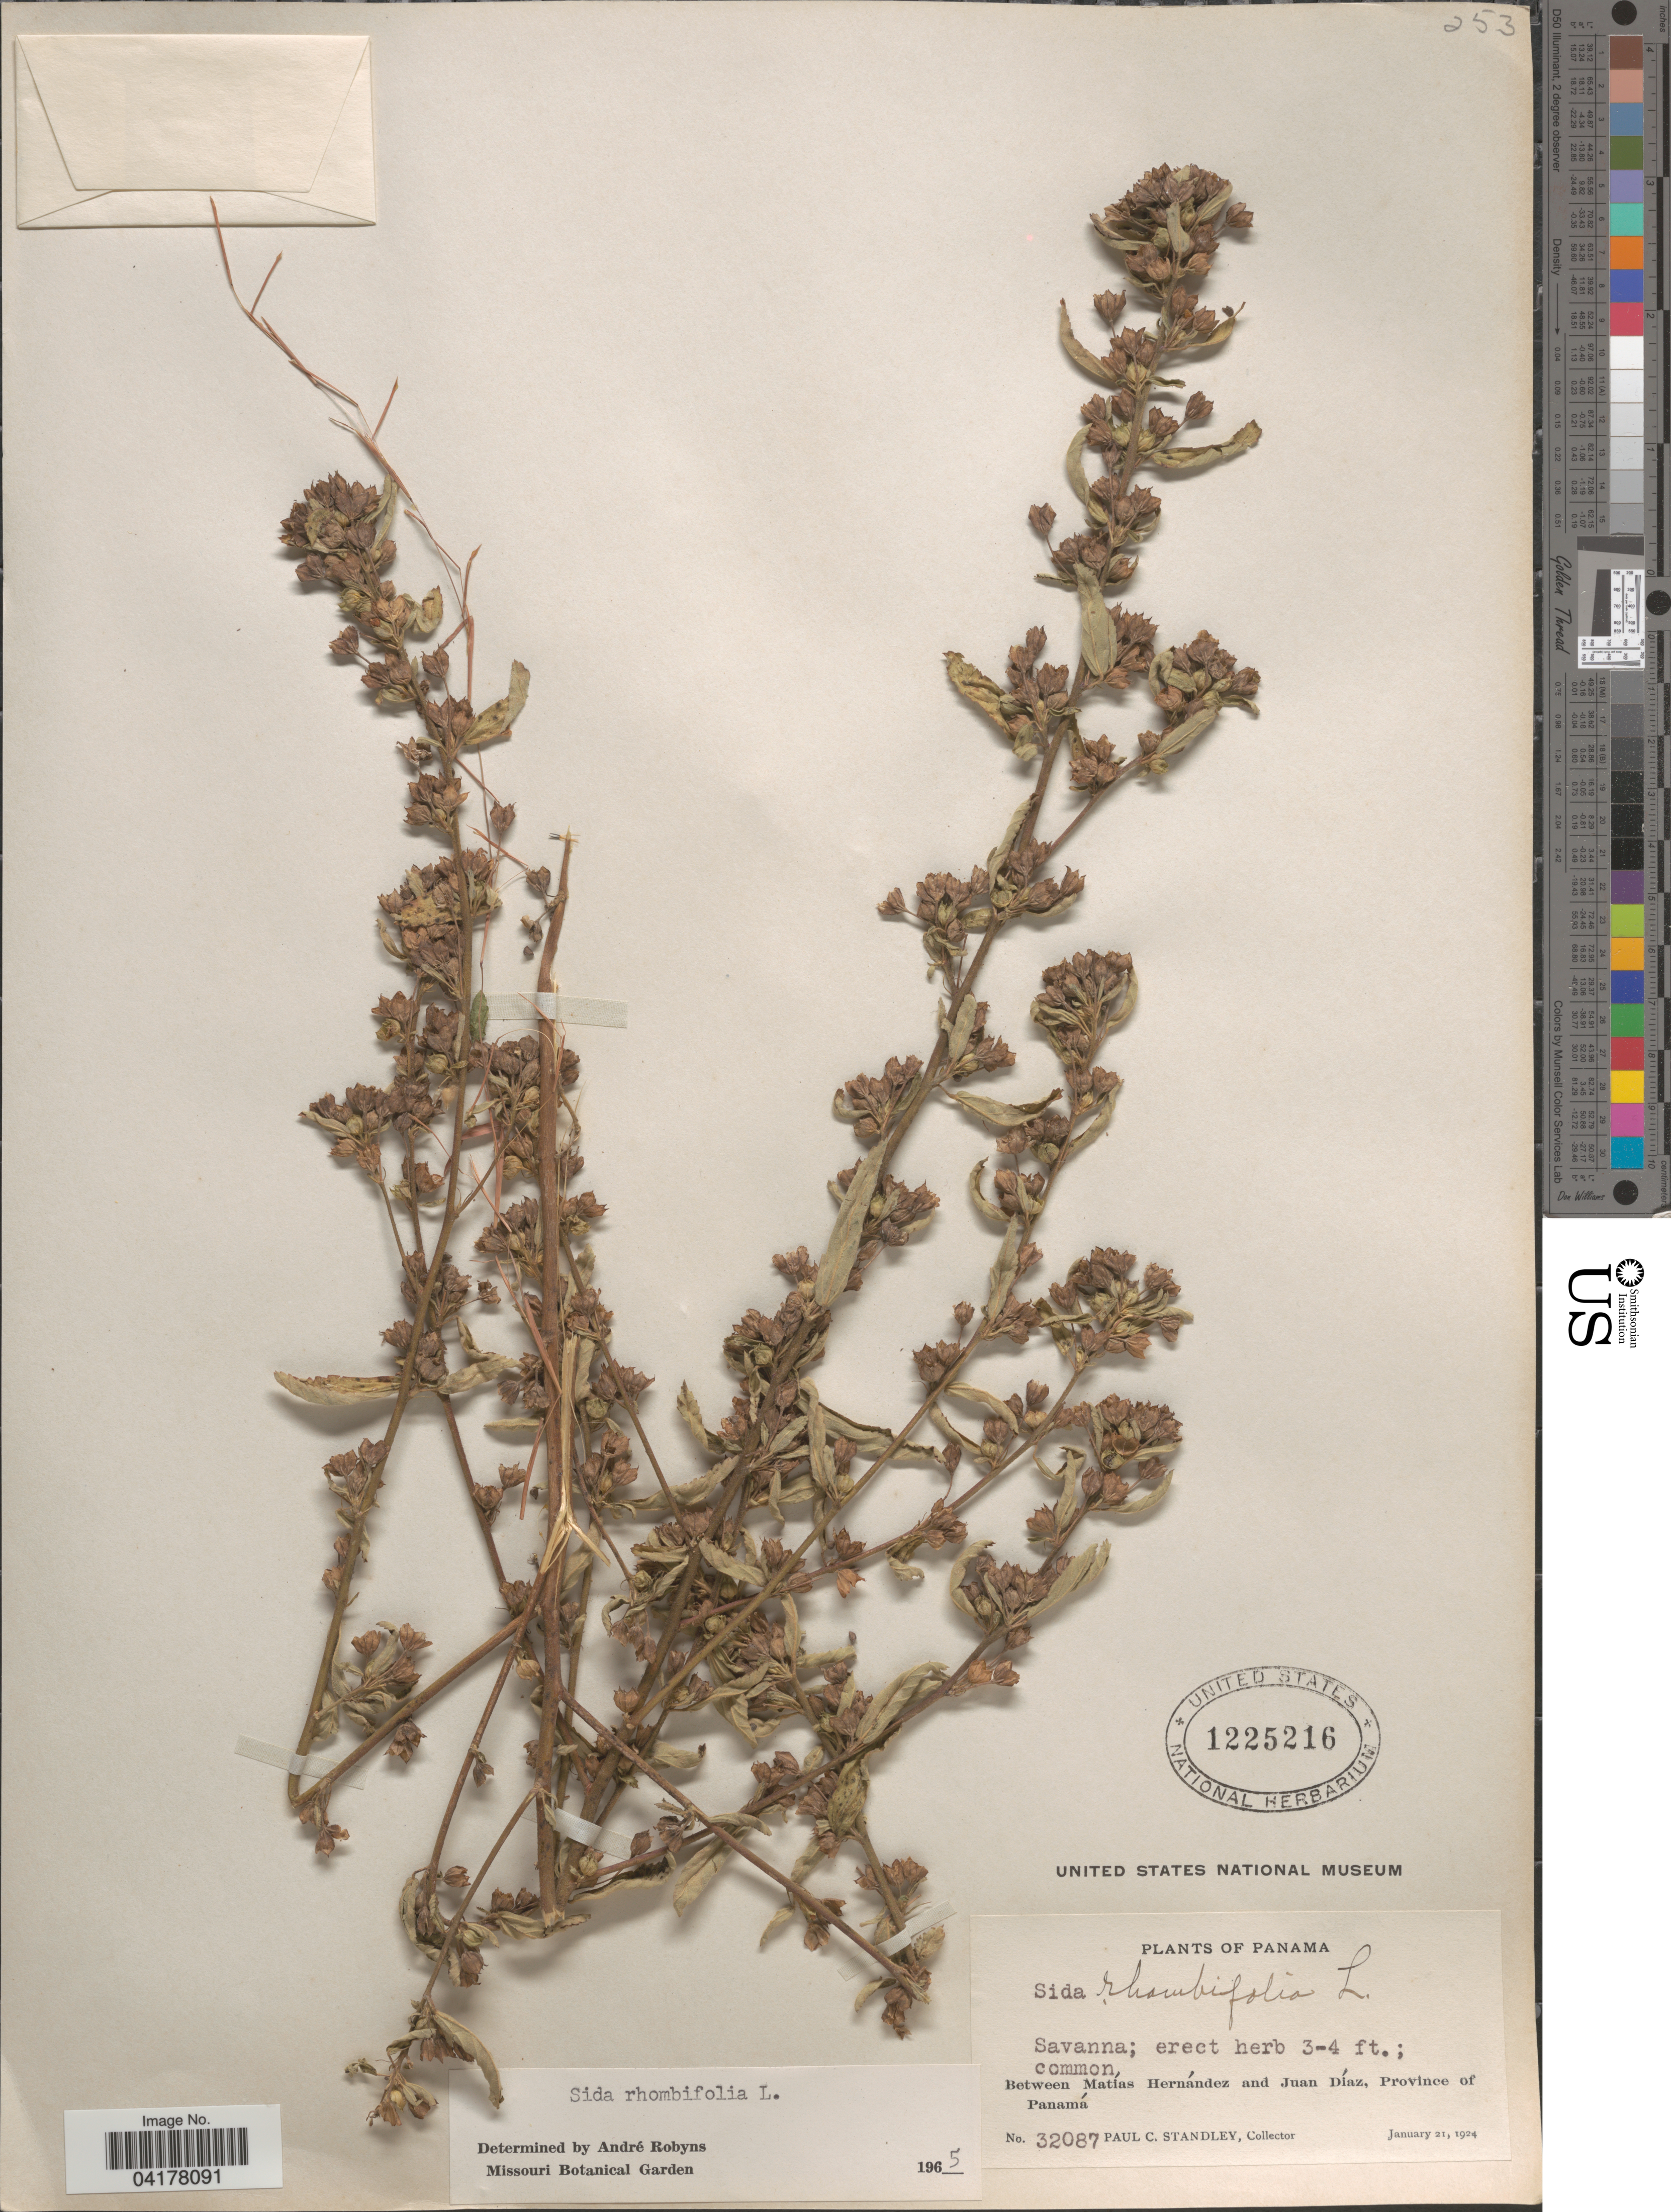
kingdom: Plantae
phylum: Tracheophyta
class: Magnoliopsida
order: Malvales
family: Malvaceae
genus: Sida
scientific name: Sida rhombifolia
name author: L.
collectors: P. C. Standley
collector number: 32087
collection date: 1924-01-21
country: Panama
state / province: Panamá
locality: Between Matías Hernández and Juan Díaz.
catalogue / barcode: US 1225216